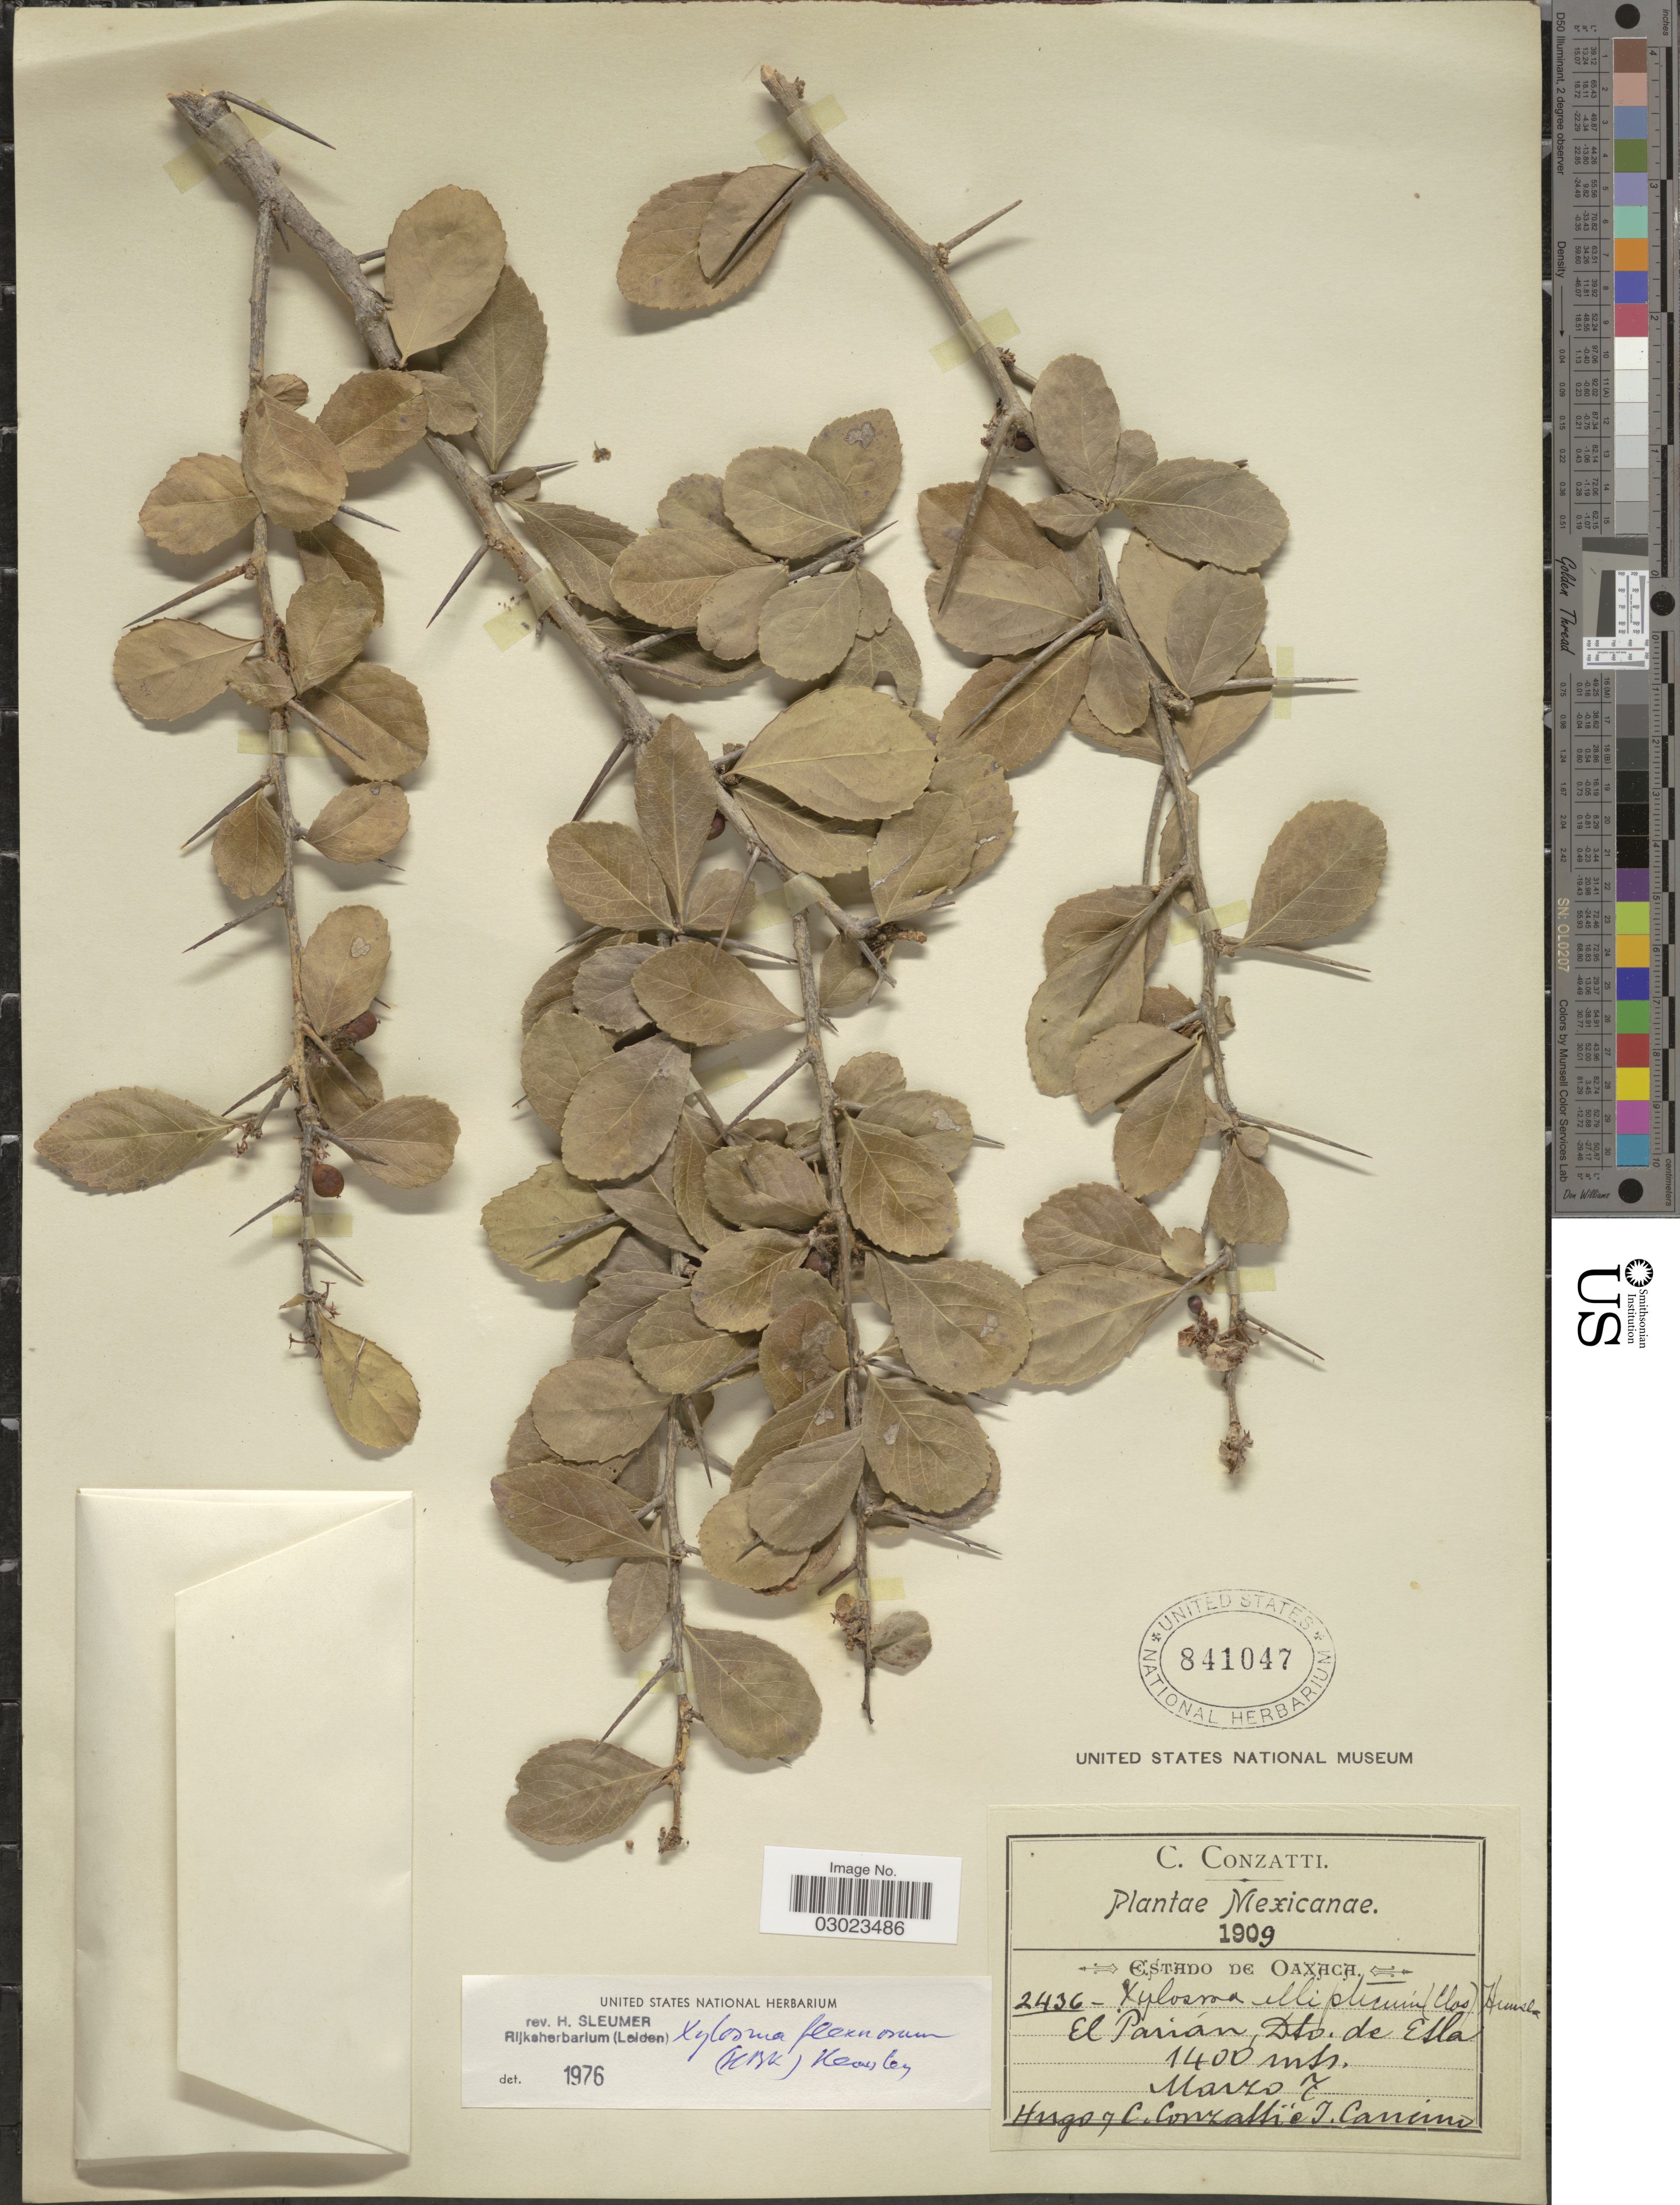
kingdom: Plantae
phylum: Tracheophyta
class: Magnoliopsida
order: Malpighiales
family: Salicaceae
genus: Xylosma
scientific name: Xylosma flexuosa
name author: (Kunth) Hemsl.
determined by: Sleumer, H. O.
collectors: C. Conzatti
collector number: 2436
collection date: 1909-03-07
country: Mexico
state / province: Oaxaca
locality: El Parián, Dto. de Ella.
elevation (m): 1400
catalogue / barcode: US 841047